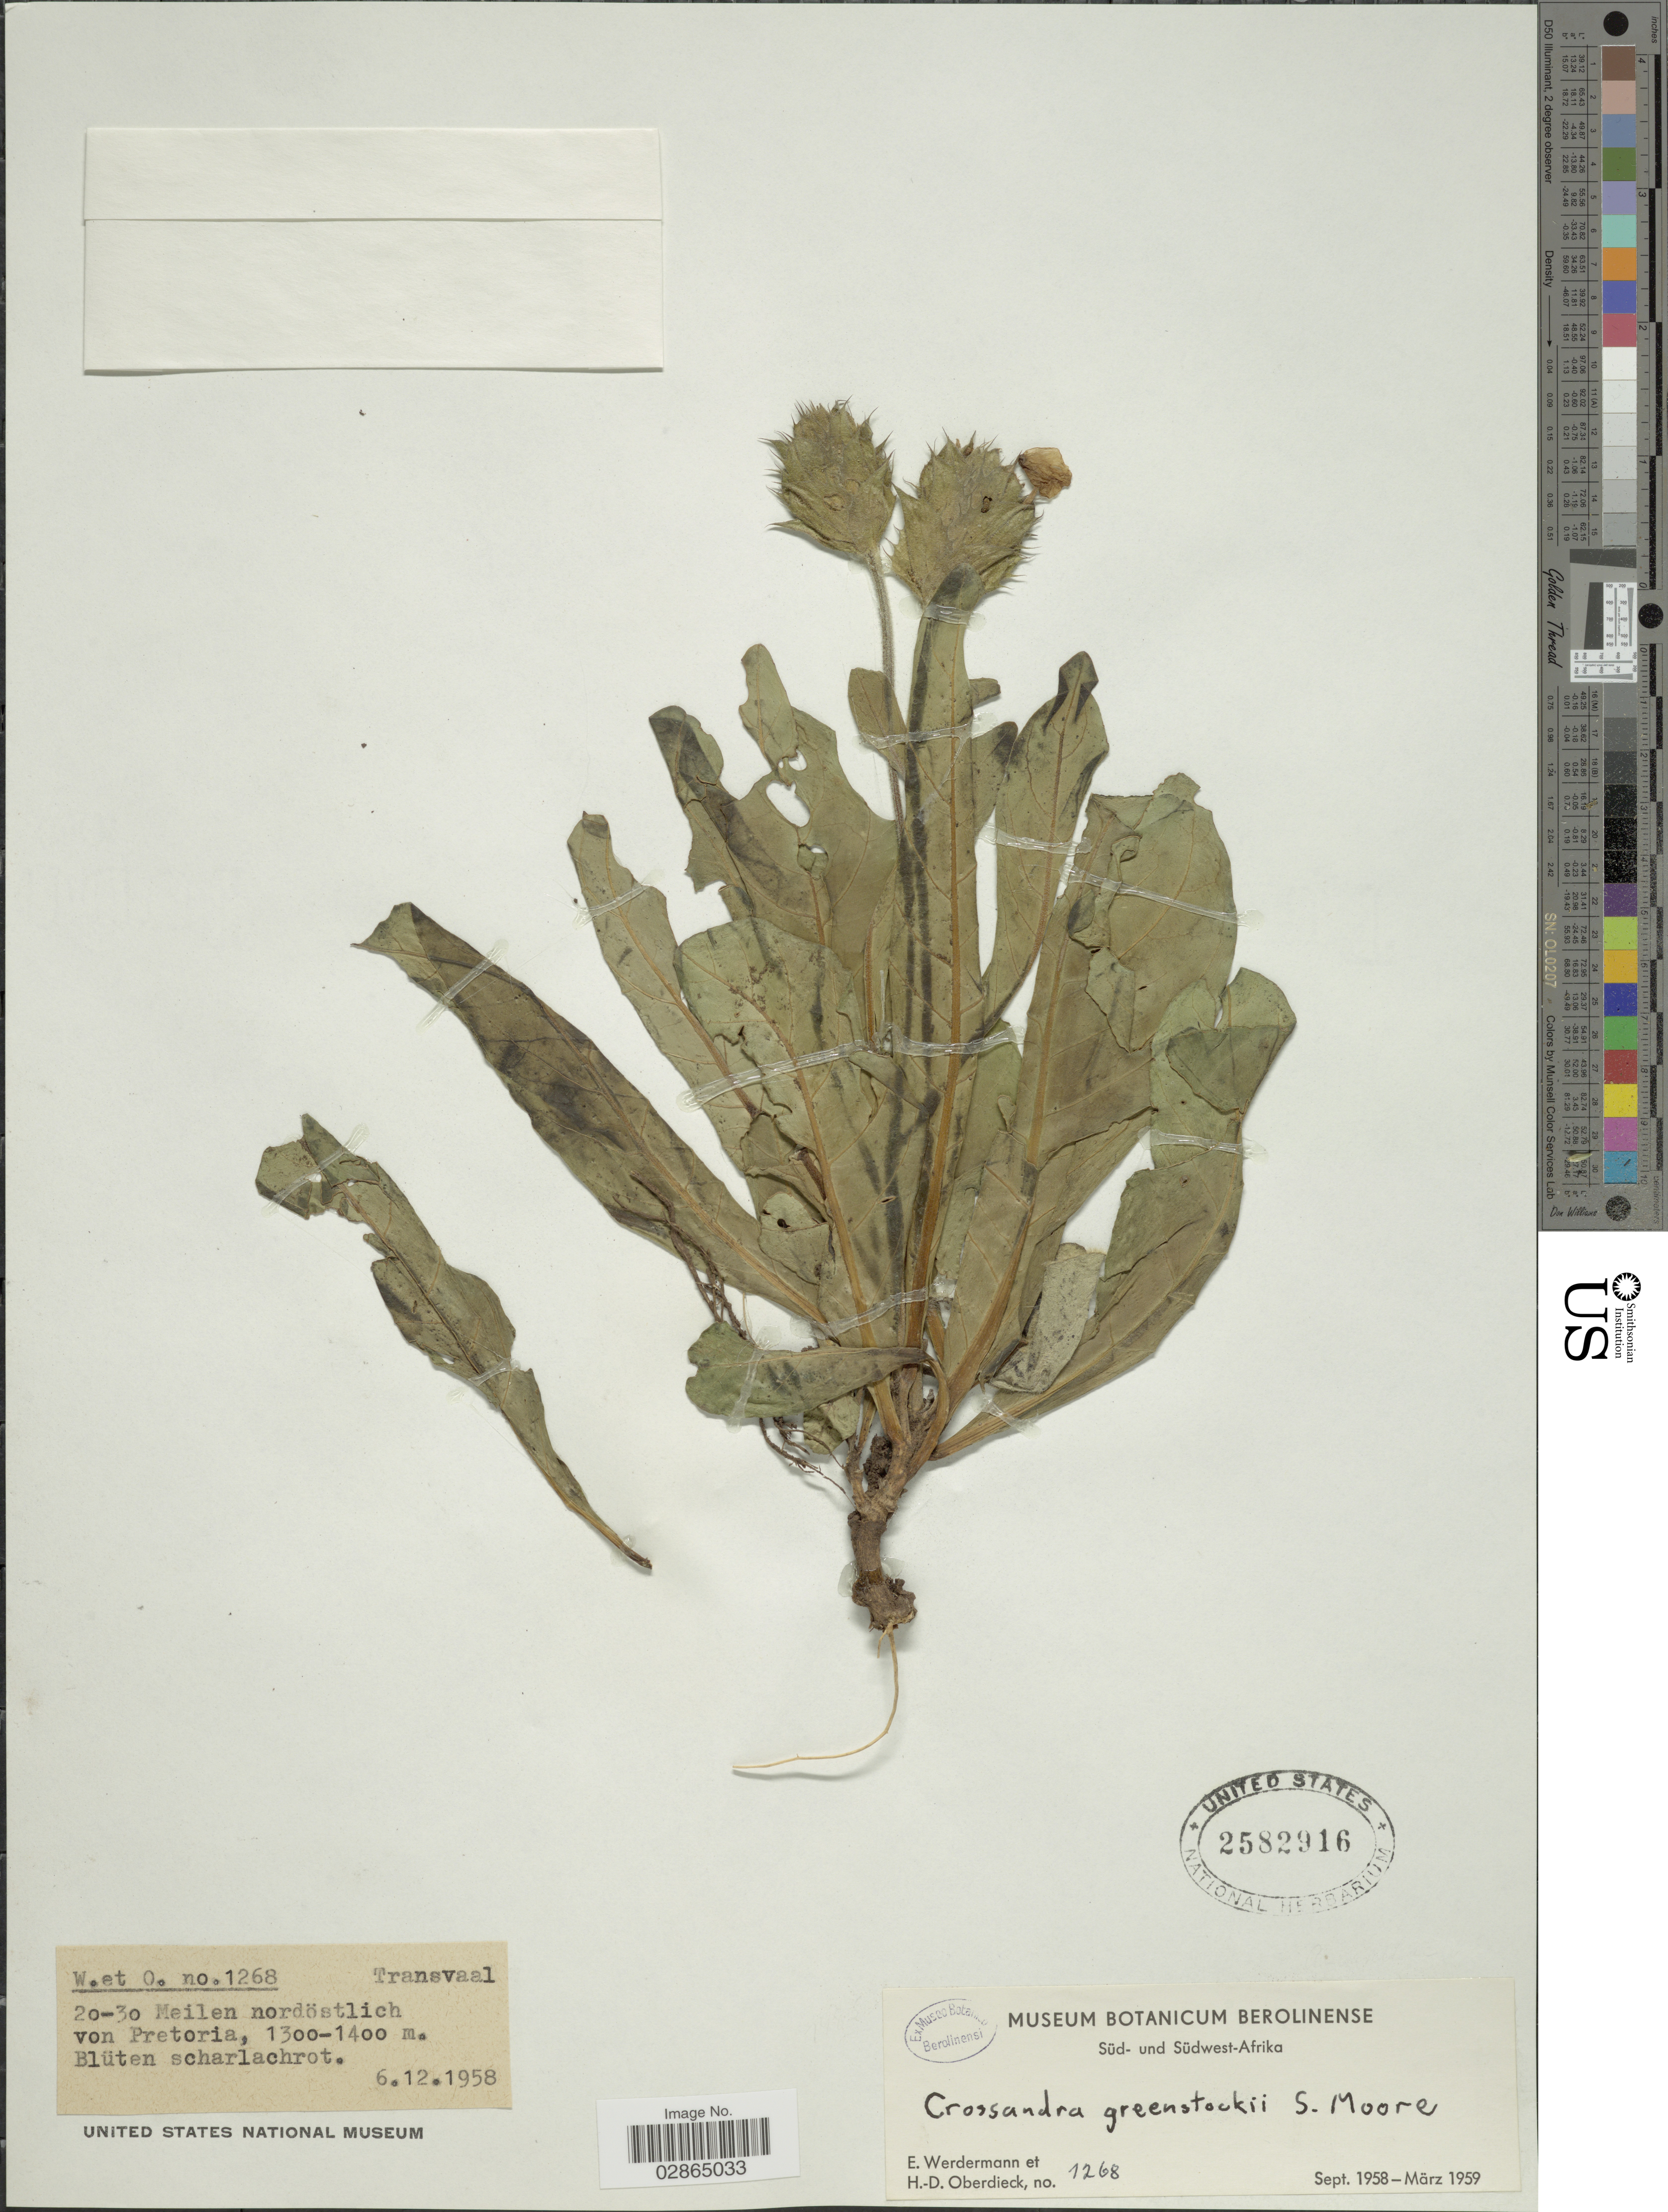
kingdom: Plantae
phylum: Tracheophyta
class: Magnoliopsida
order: Lamiales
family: Acanthaceae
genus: Crossandra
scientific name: Crossandra greenstockii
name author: S. Moore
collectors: E. Werdermann & H. Oberdieck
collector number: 1268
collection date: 1958-12-06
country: South Africa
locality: Transvaal. Süd- und Südwest-Afrika. 20-30 Meilen nordöstlich von Pretoria.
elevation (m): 1300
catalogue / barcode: US 2582916